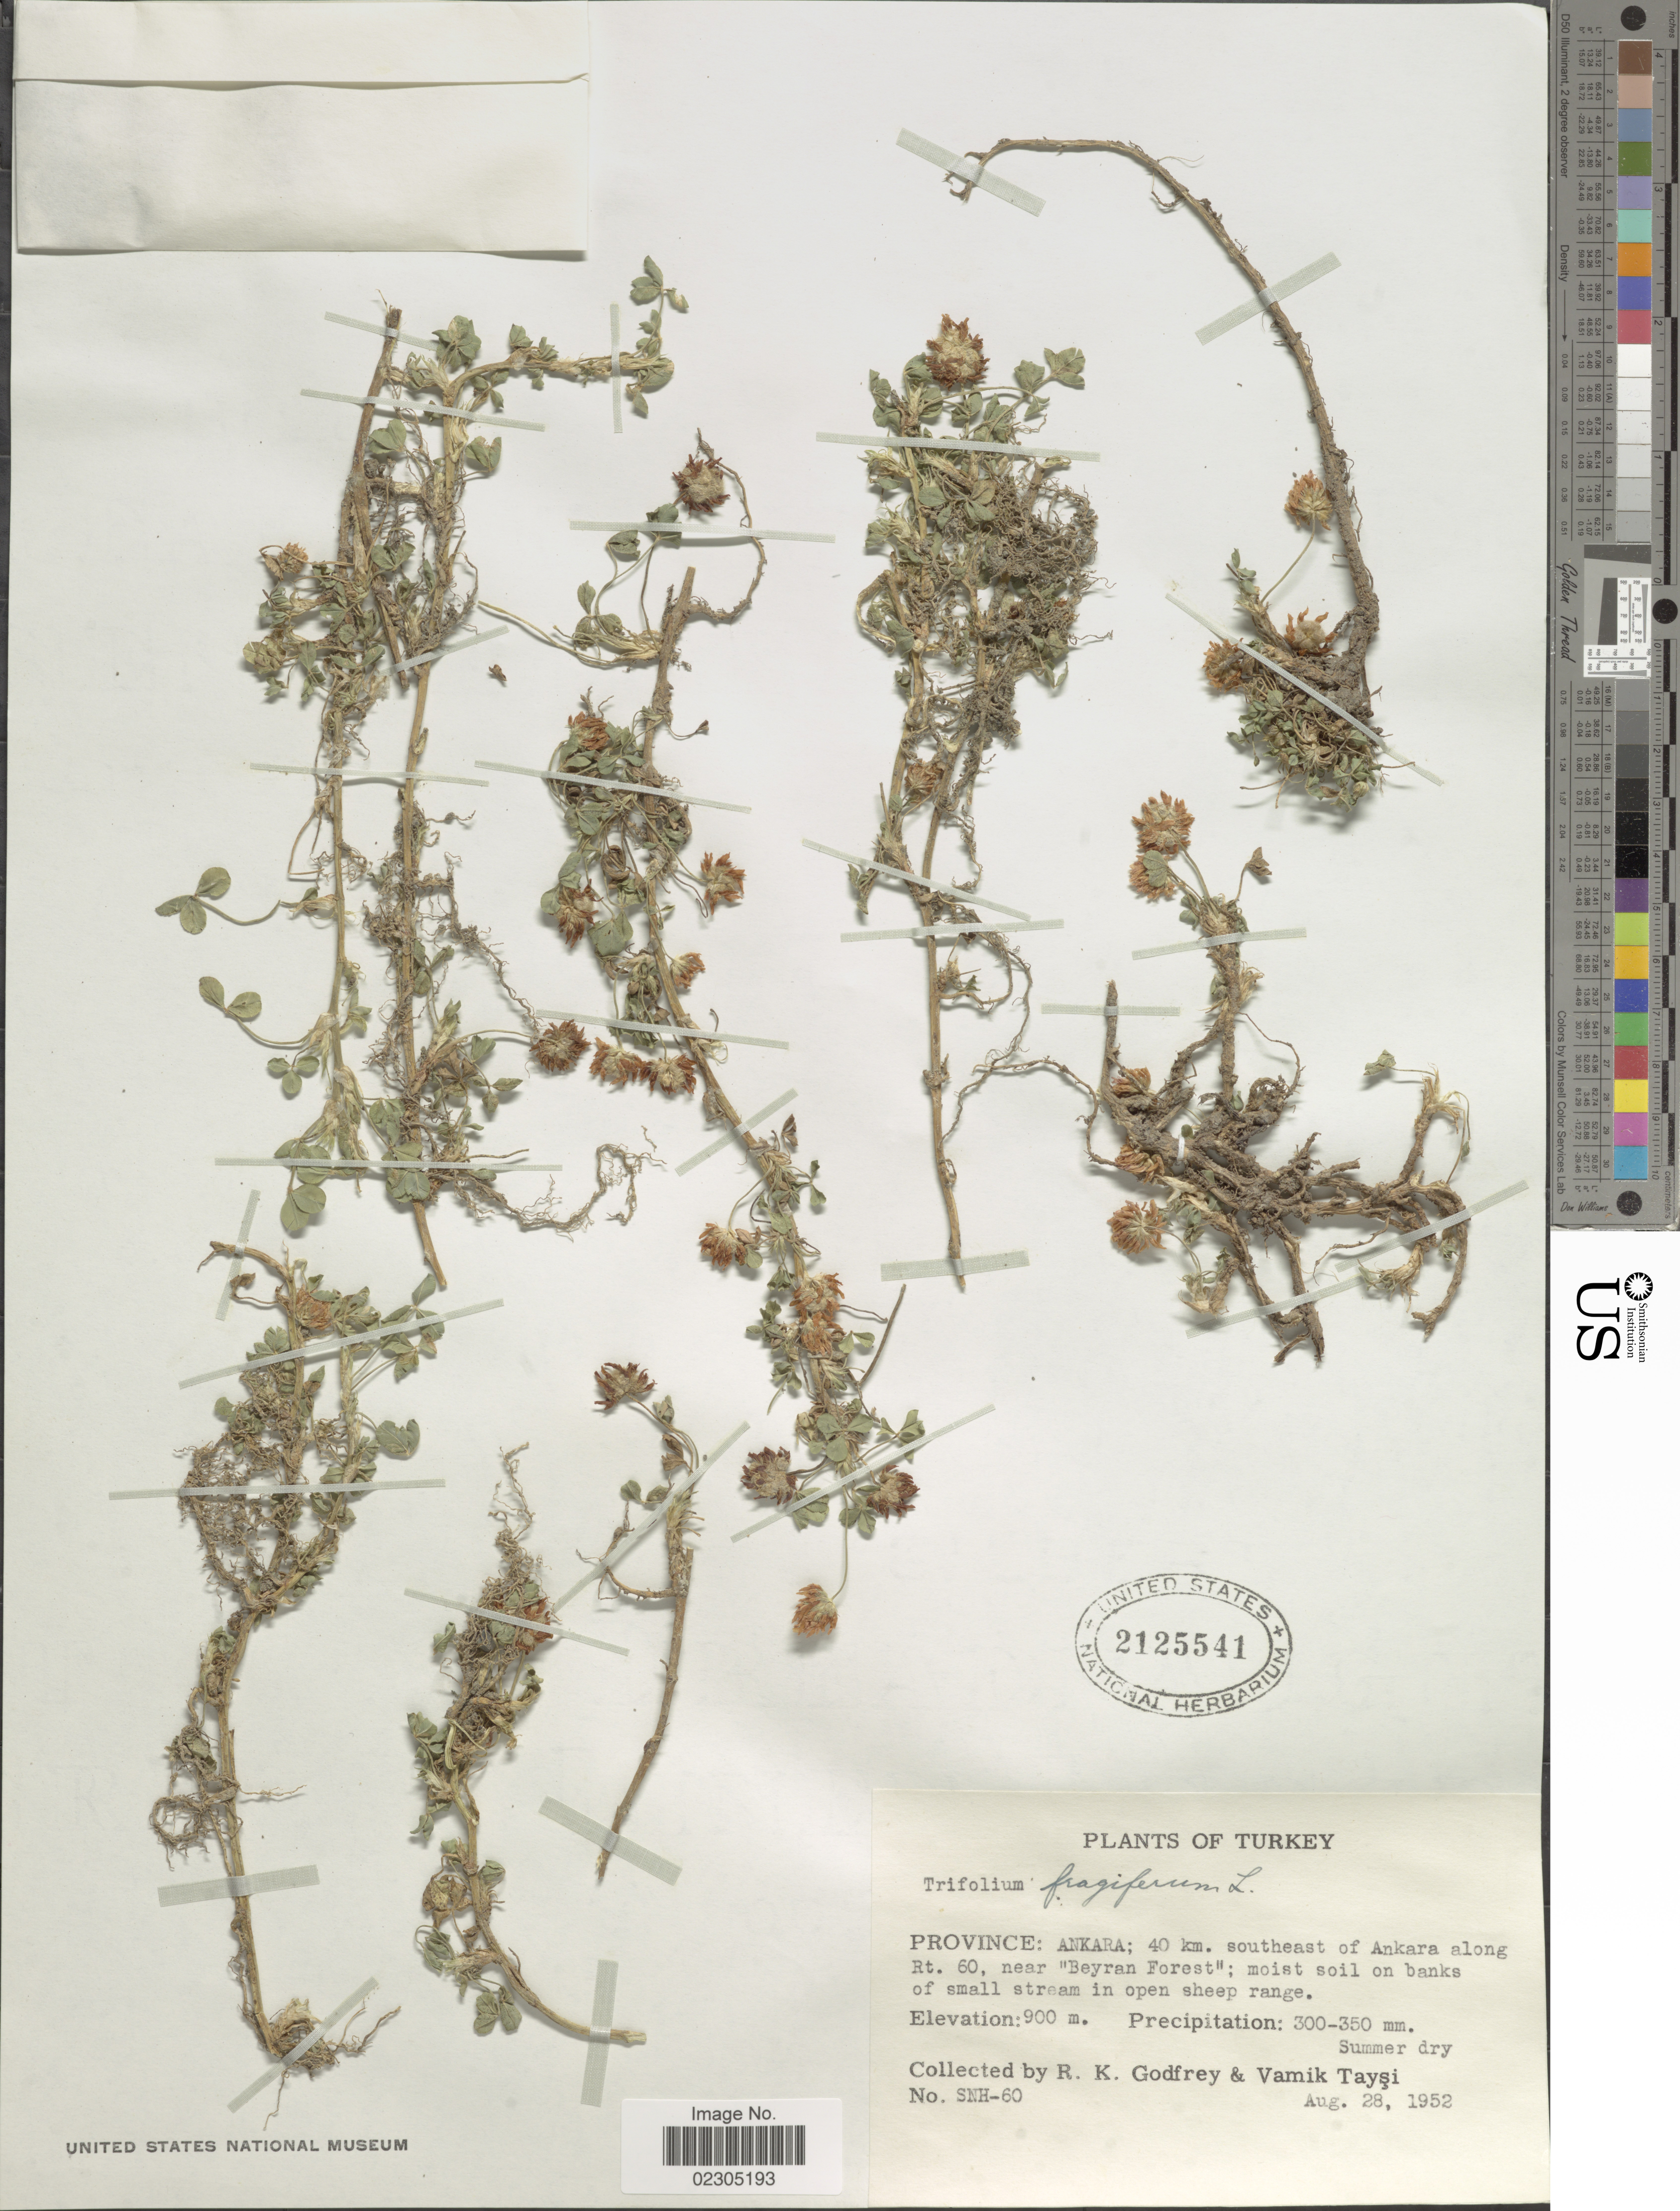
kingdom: Plantae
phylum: Tracheophyta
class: Magnoliopsida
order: Fabales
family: Fabaceae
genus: Trifolium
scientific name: Trifolium fragiferum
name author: L.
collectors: R. K. Godfrey & V. Taysi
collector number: SNH-60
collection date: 1952-08-28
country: Turkey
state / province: Ankara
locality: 40 km. southeast of Ankara along Rt. 60, near "Beyran Forest".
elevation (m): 900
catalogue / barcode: US 2125541